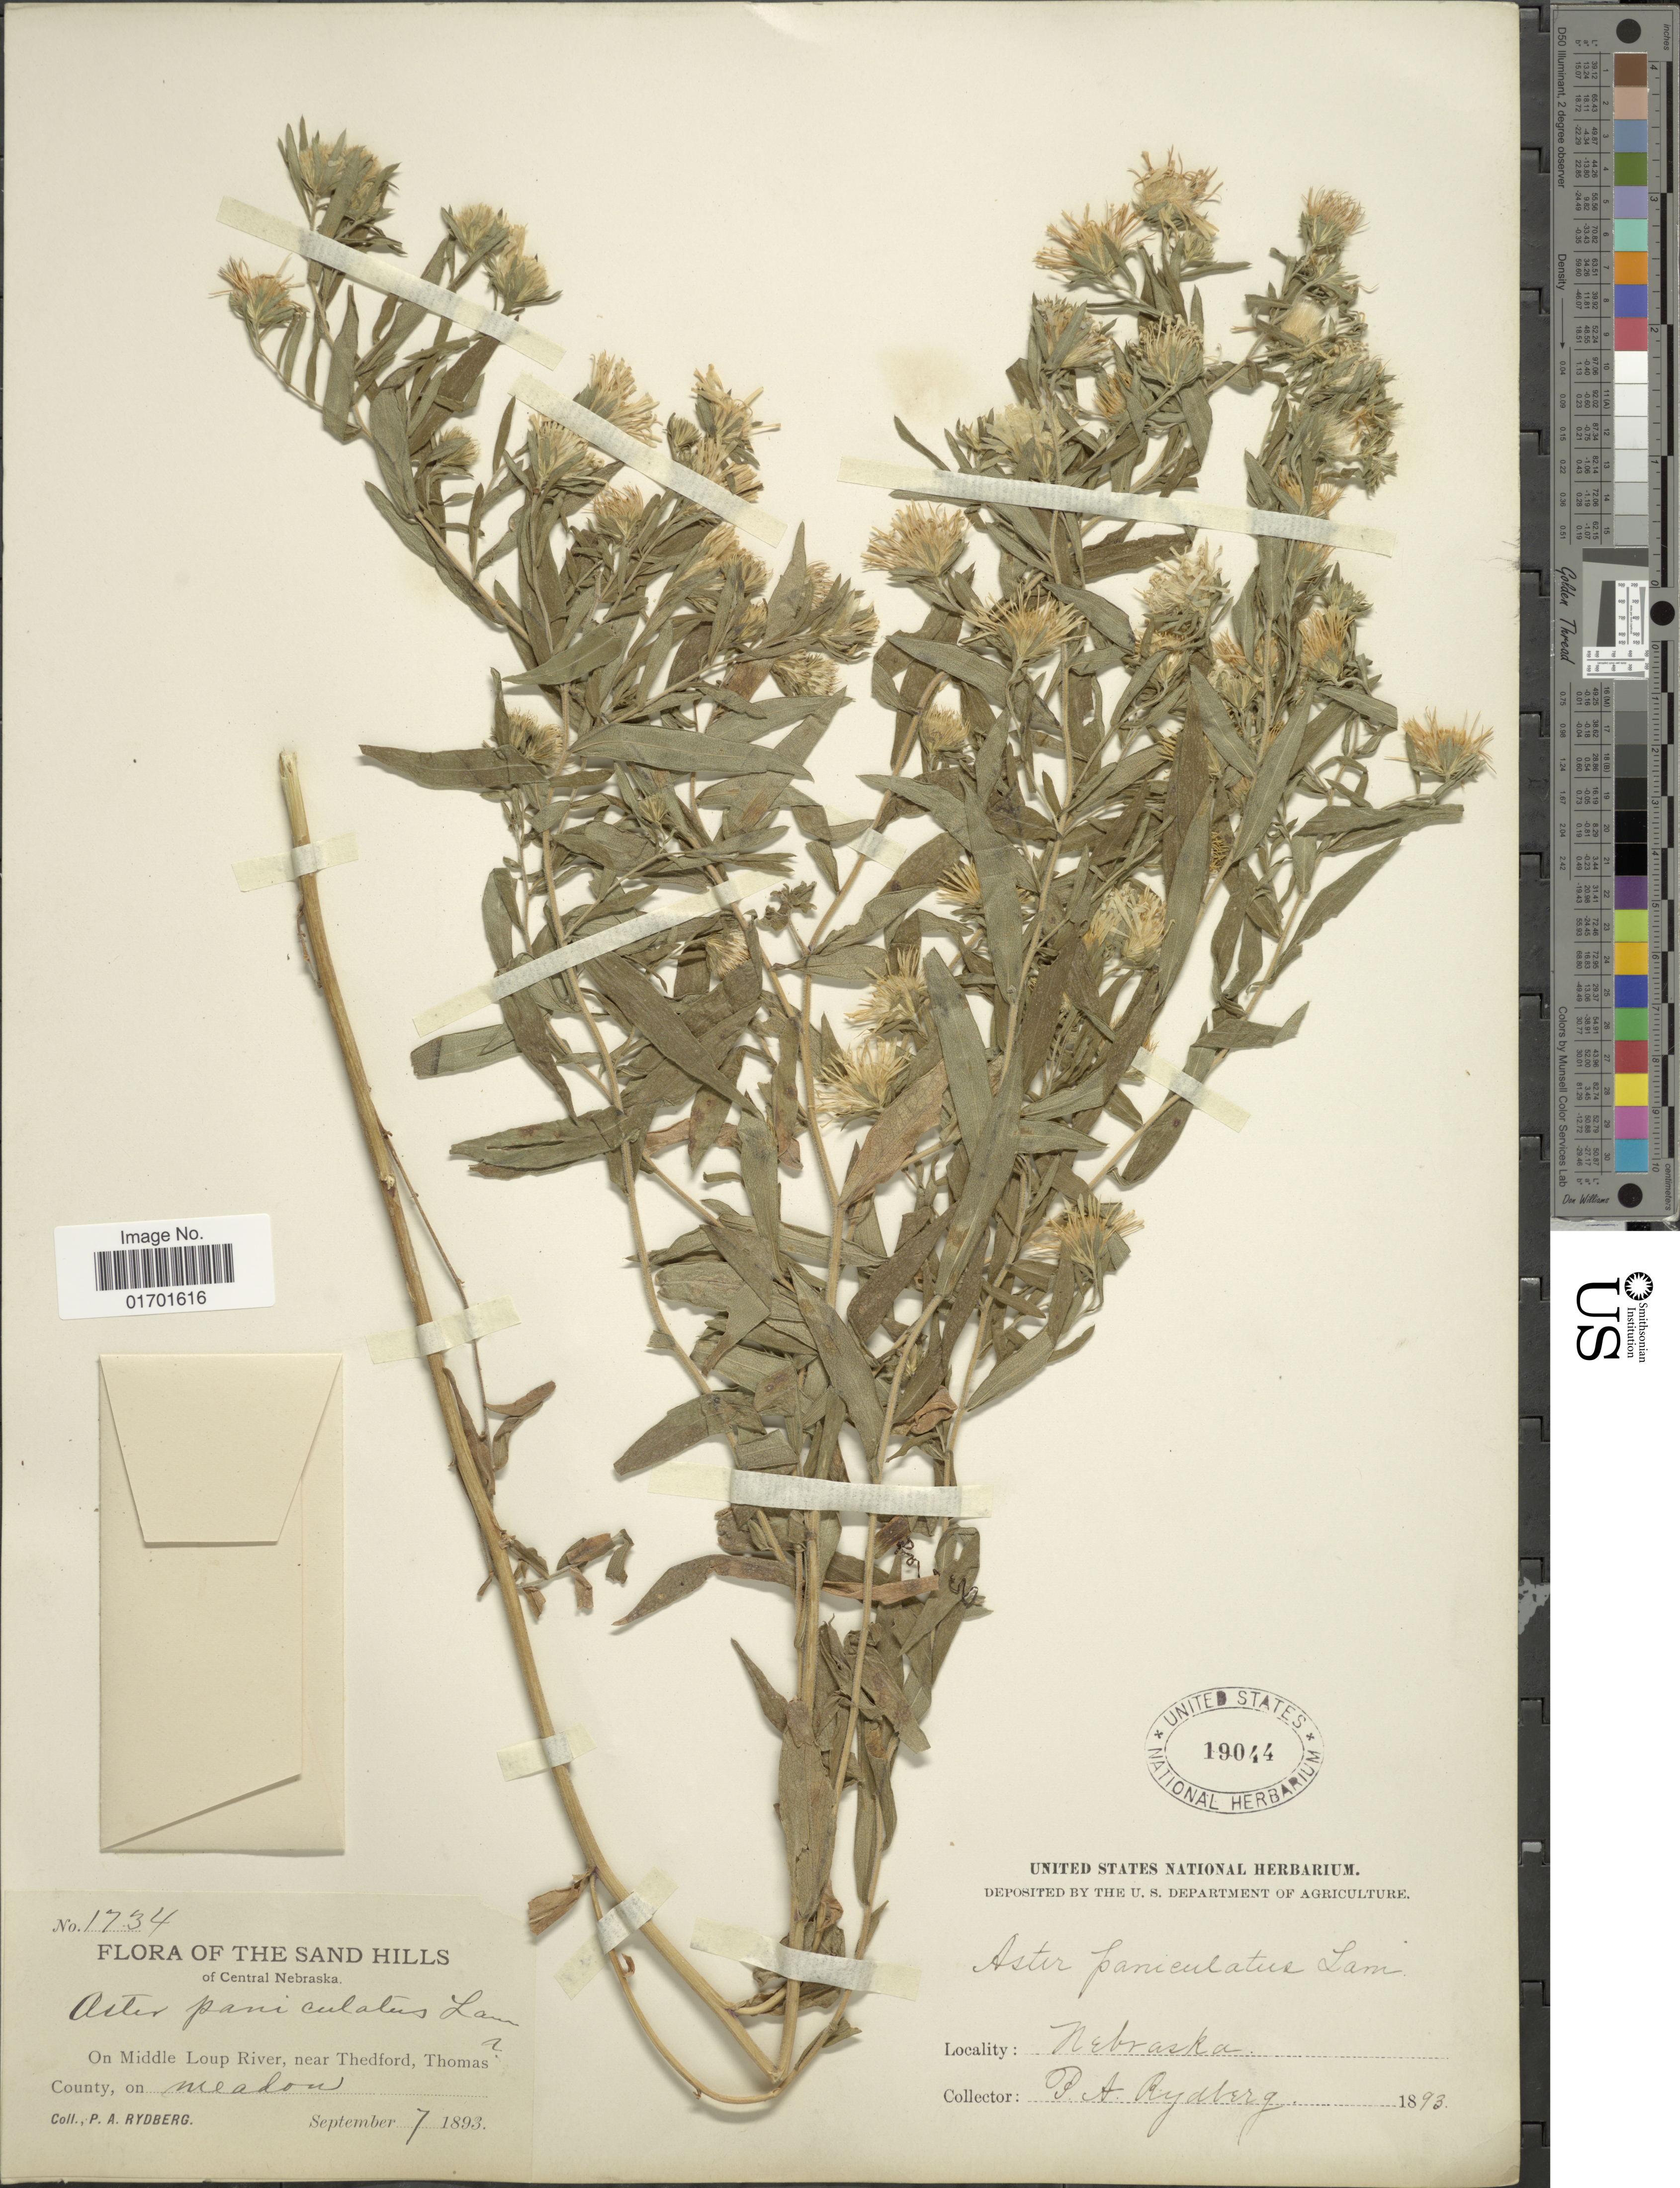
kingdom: Plantae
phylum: Tracheophyta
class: Magnoliopsida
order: Asterales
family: Asteraceae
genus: Symphyotrichum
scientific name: Symphyotrichum lanceolatum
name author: (Willd.) G.L. Nesom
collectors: P. A. Rydberg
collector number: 1734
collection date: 1893-09-07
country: United States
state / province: Nebraska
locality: The Sand Hills, Central Nebraska, On Middle Loup River, near Thedford, Thomas County.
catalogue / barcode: US 19044